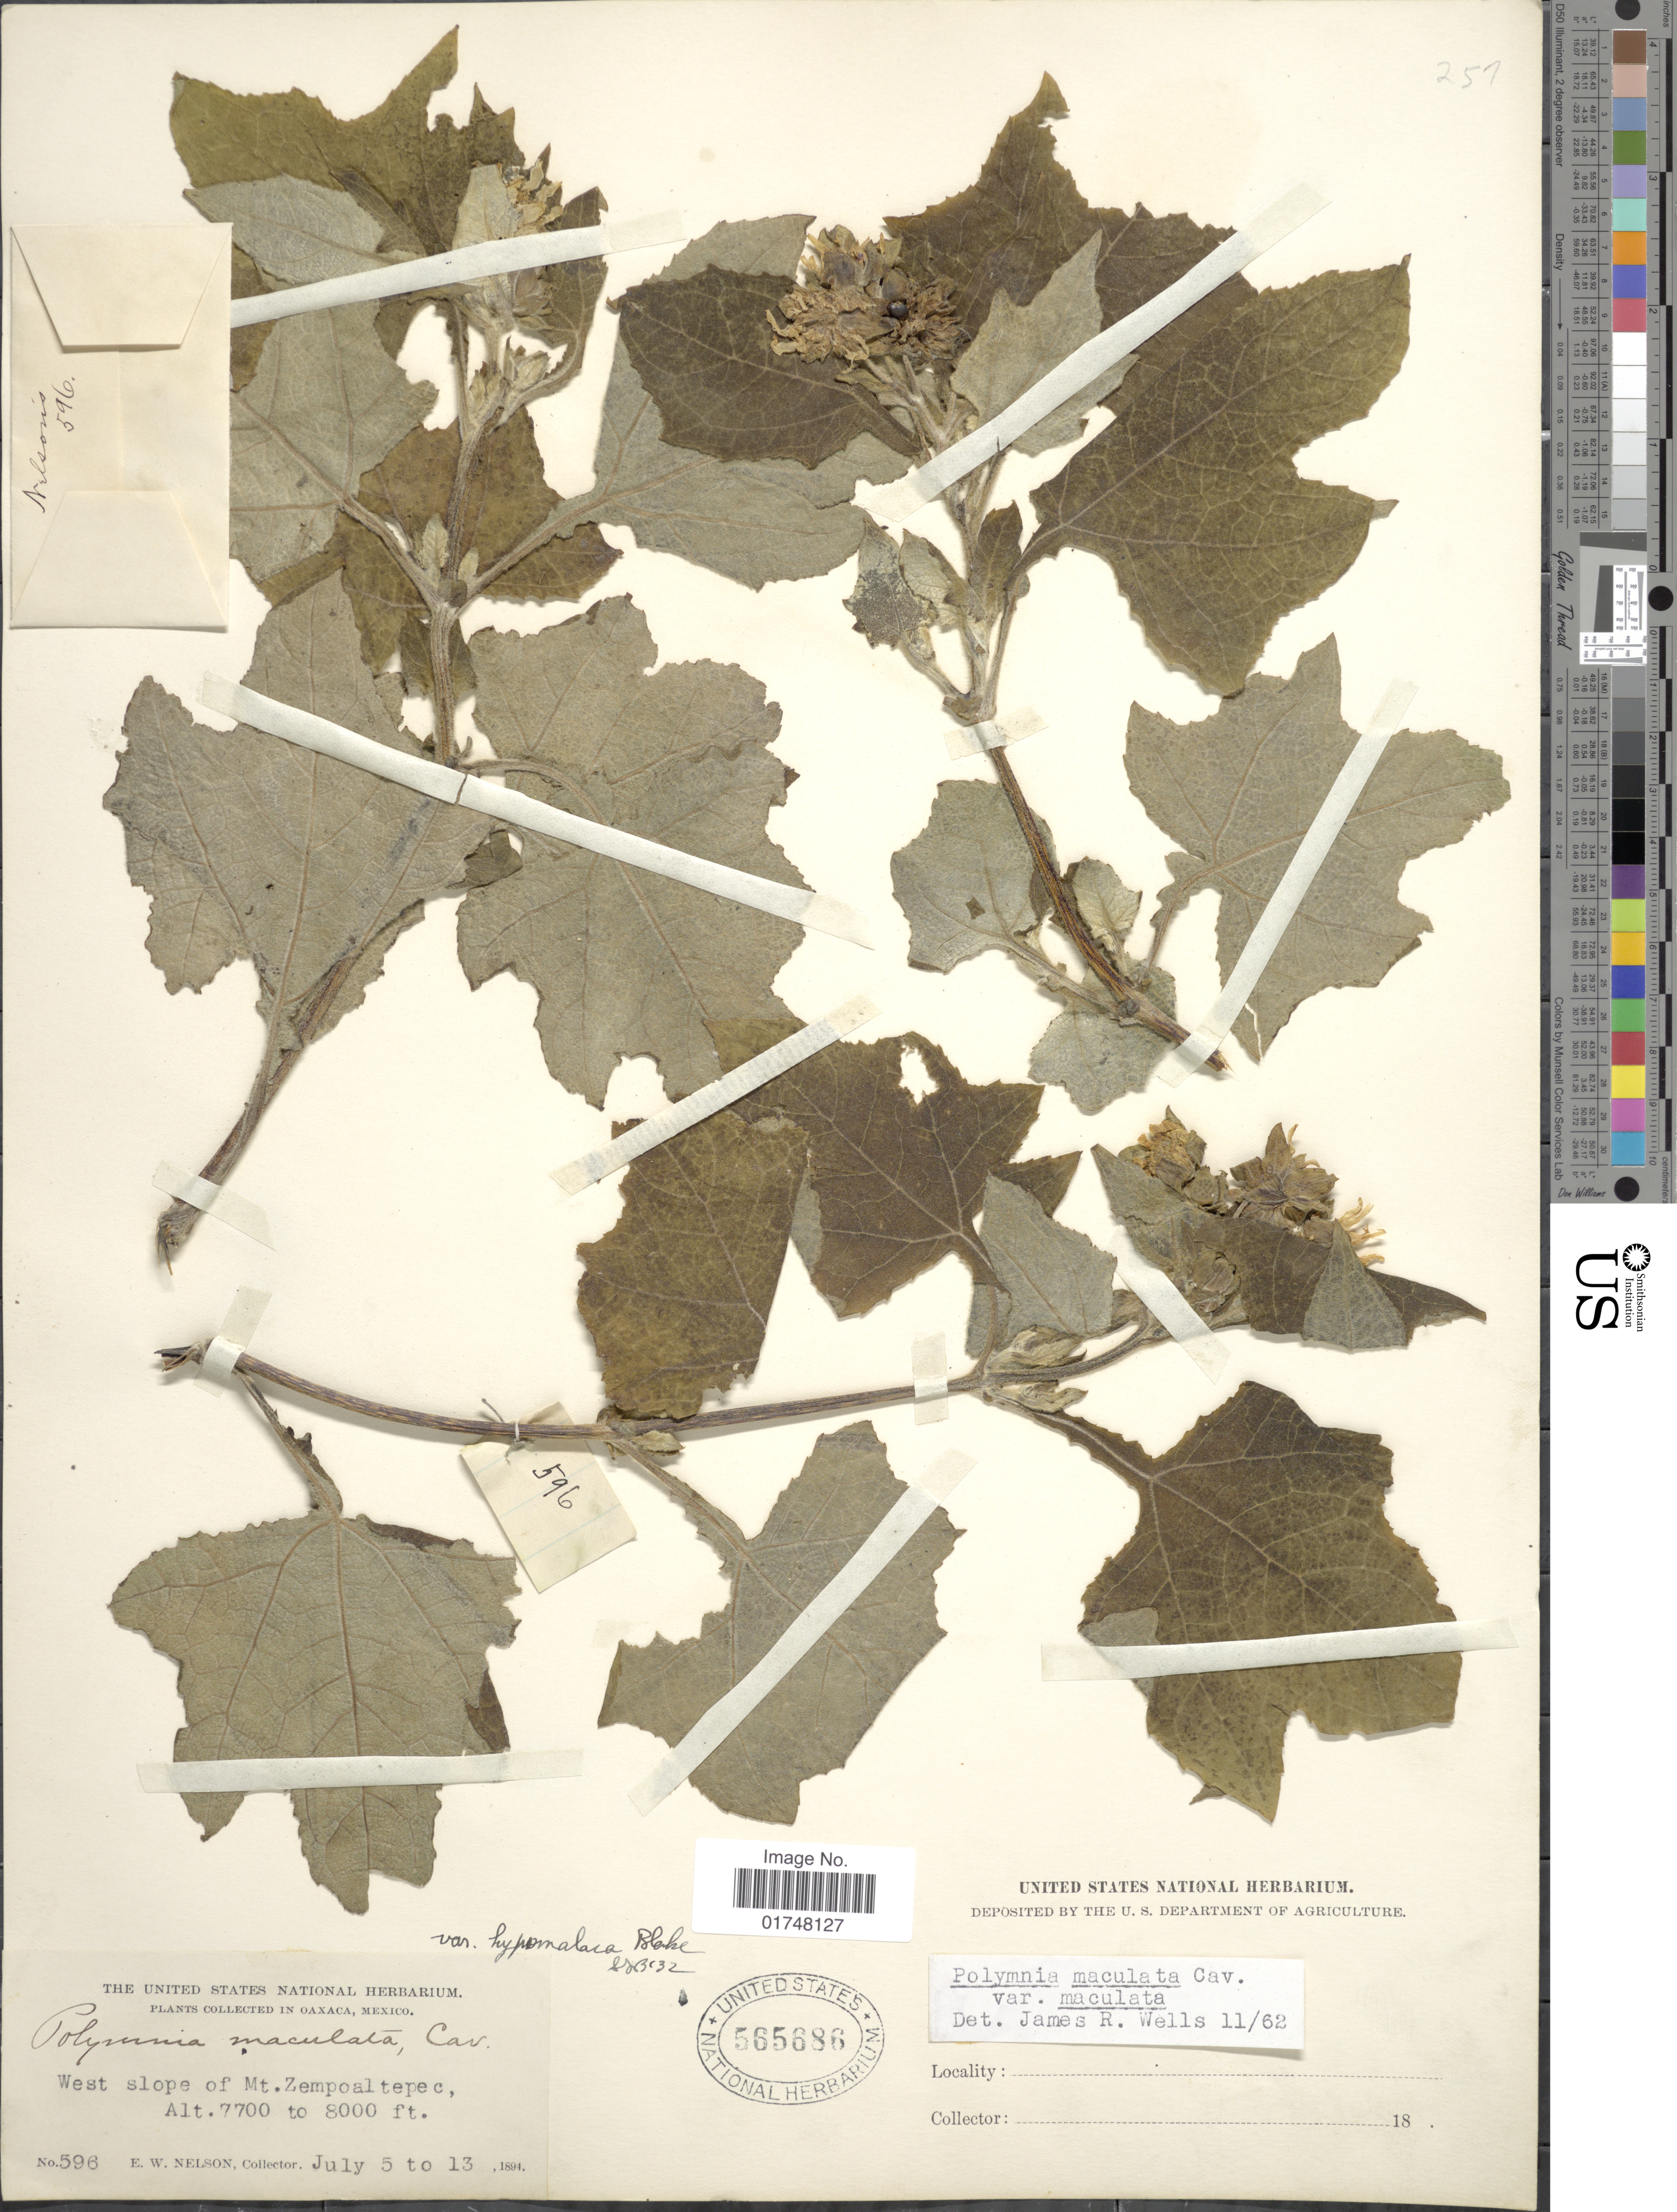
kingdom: Plantae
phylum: Tracheophyta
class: Magnoliopsida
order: Asterales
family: Asteraceae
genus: Smallanthus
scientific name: Smallanthus maculatus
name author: (Cav.) H. Rob.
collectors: E. W. Nelson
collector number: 596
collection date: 1894-07-05/1894-07-13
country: Mexico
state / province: Oaxaca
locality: West slope of Mt. Zempoaltepec.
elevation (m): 2347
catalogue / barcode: US 565686